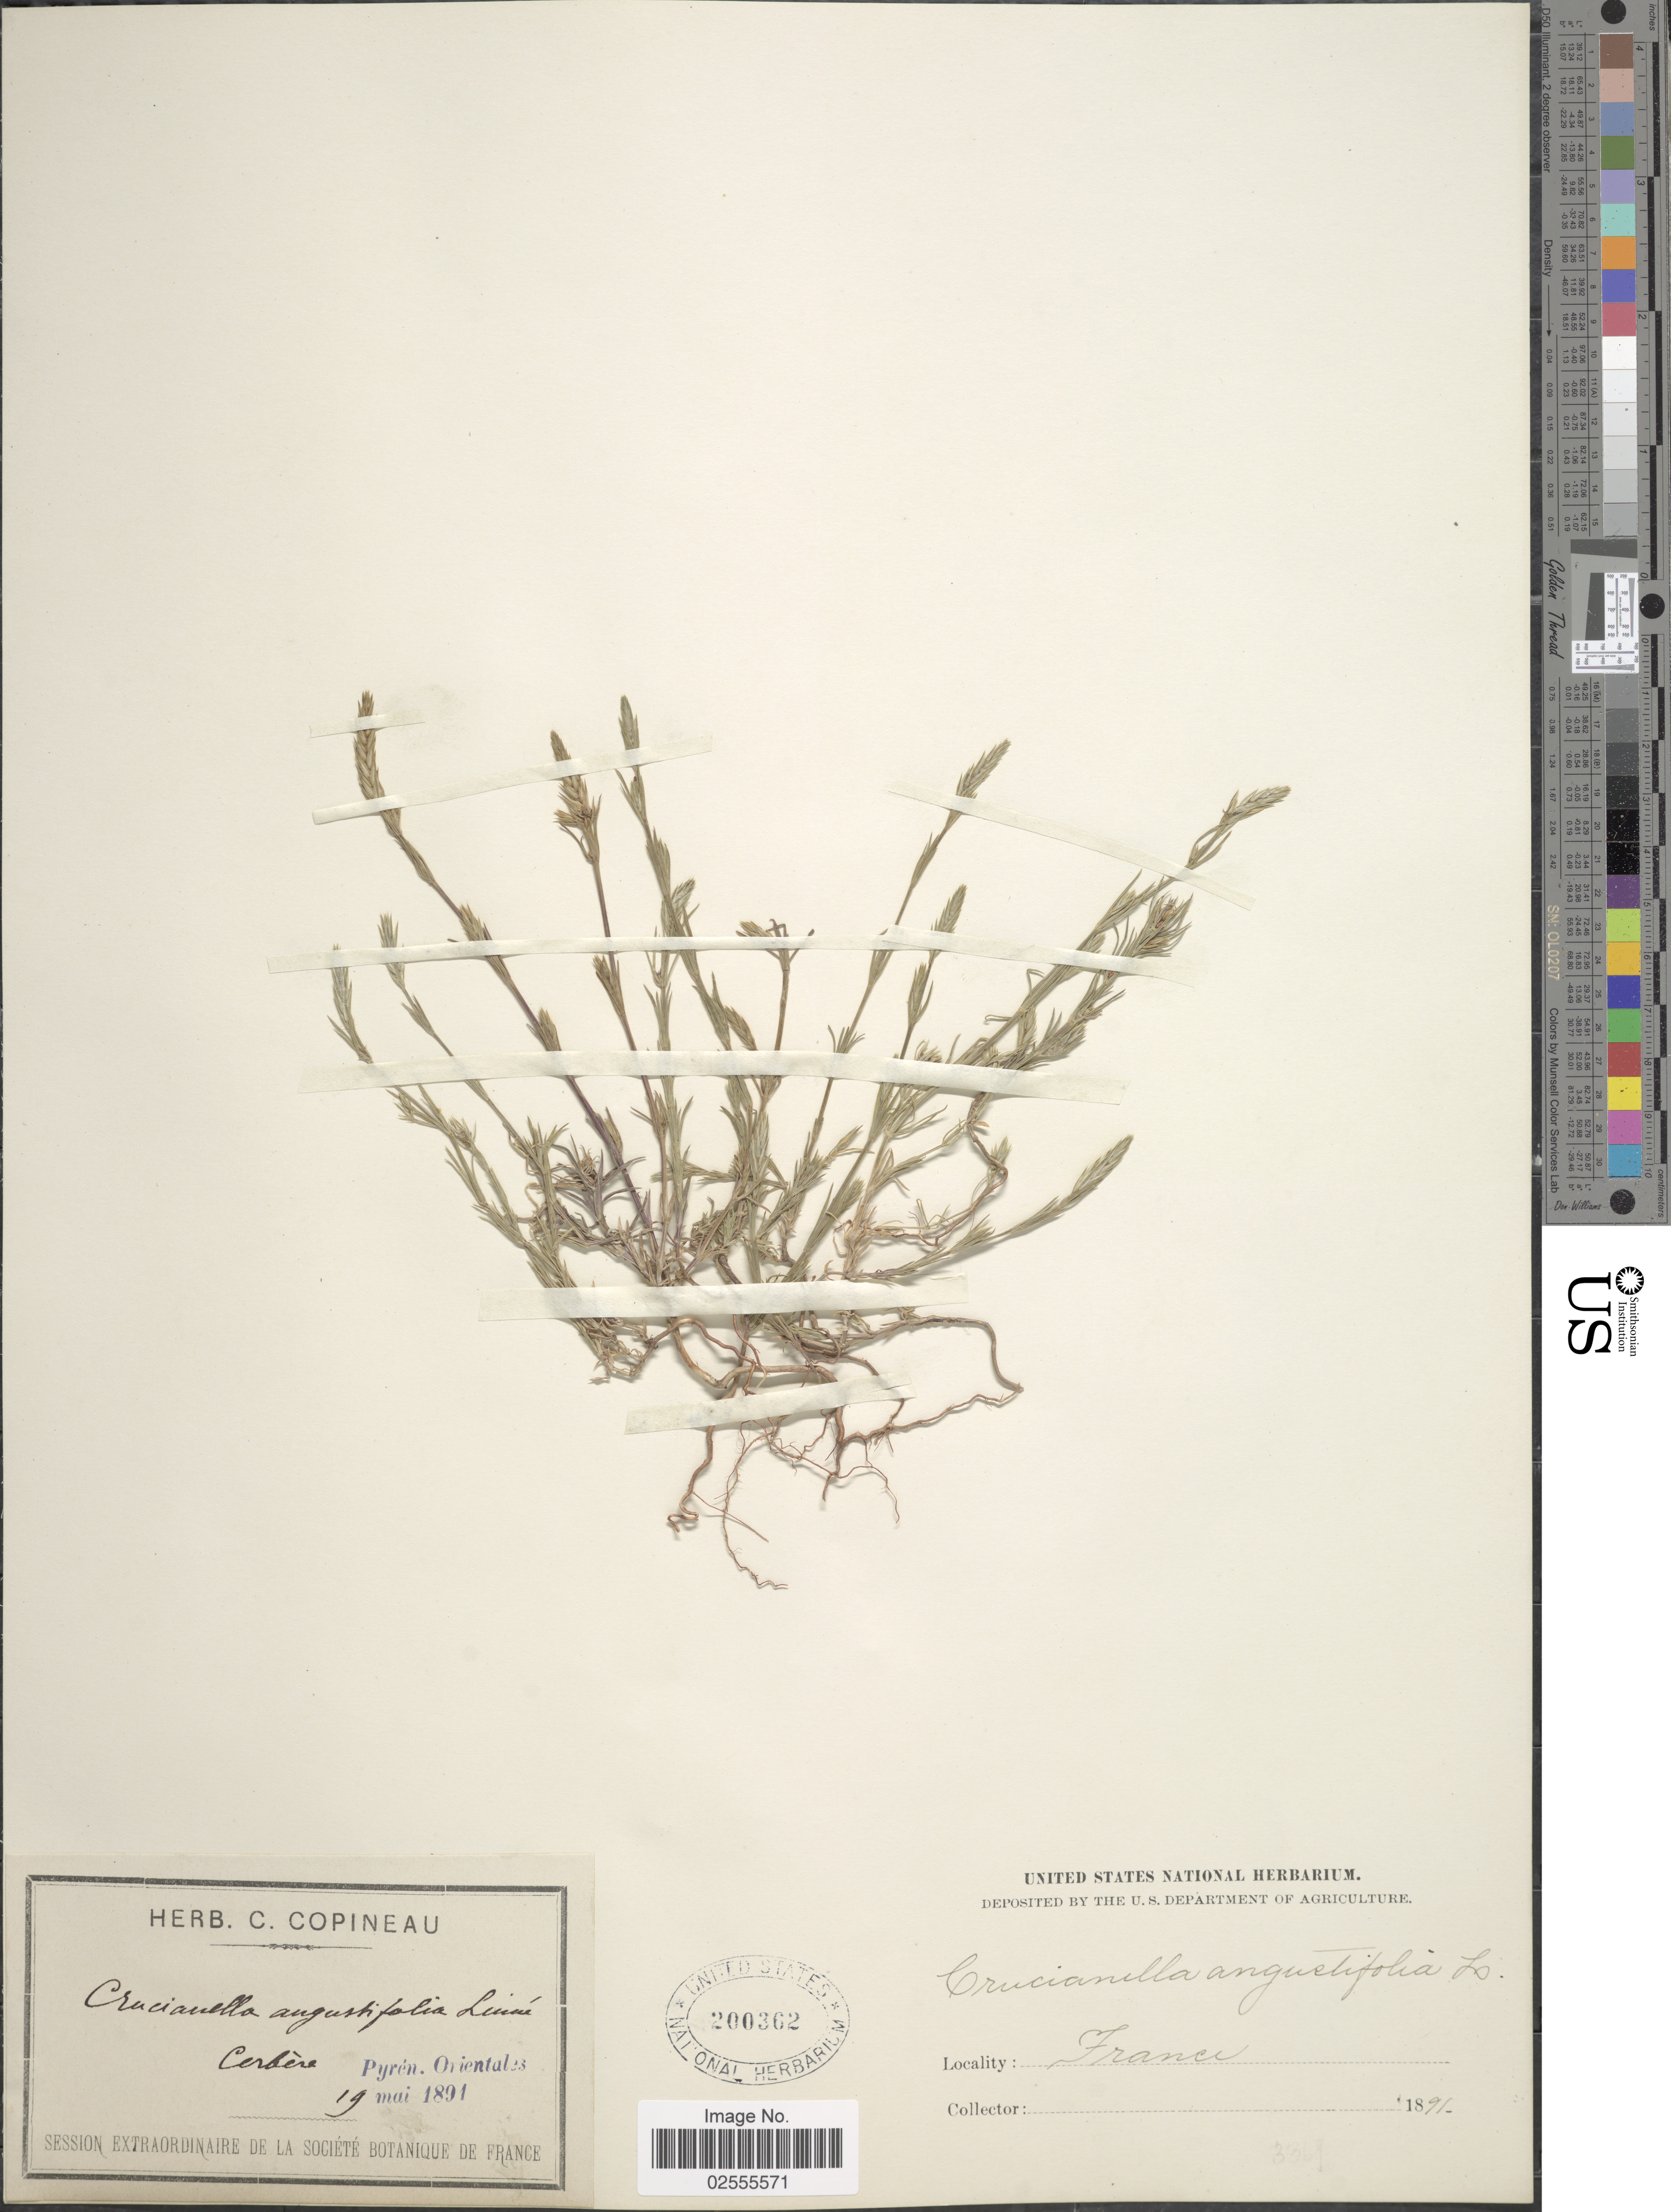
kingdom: Plantae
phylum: Tracheophyta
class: Magnoliopsida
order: Gentianales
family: Rubiaceae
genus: Crucianella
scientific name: Crucianella angustifolia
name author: L.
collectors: ex herb. C. Copineau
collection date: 1891-05-19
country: France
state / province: Occitanie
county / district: Pyrénées-Orientales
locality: Cerbere, Pyren. Orientales [Pyrénées-Orientales]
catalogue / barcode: US 200362